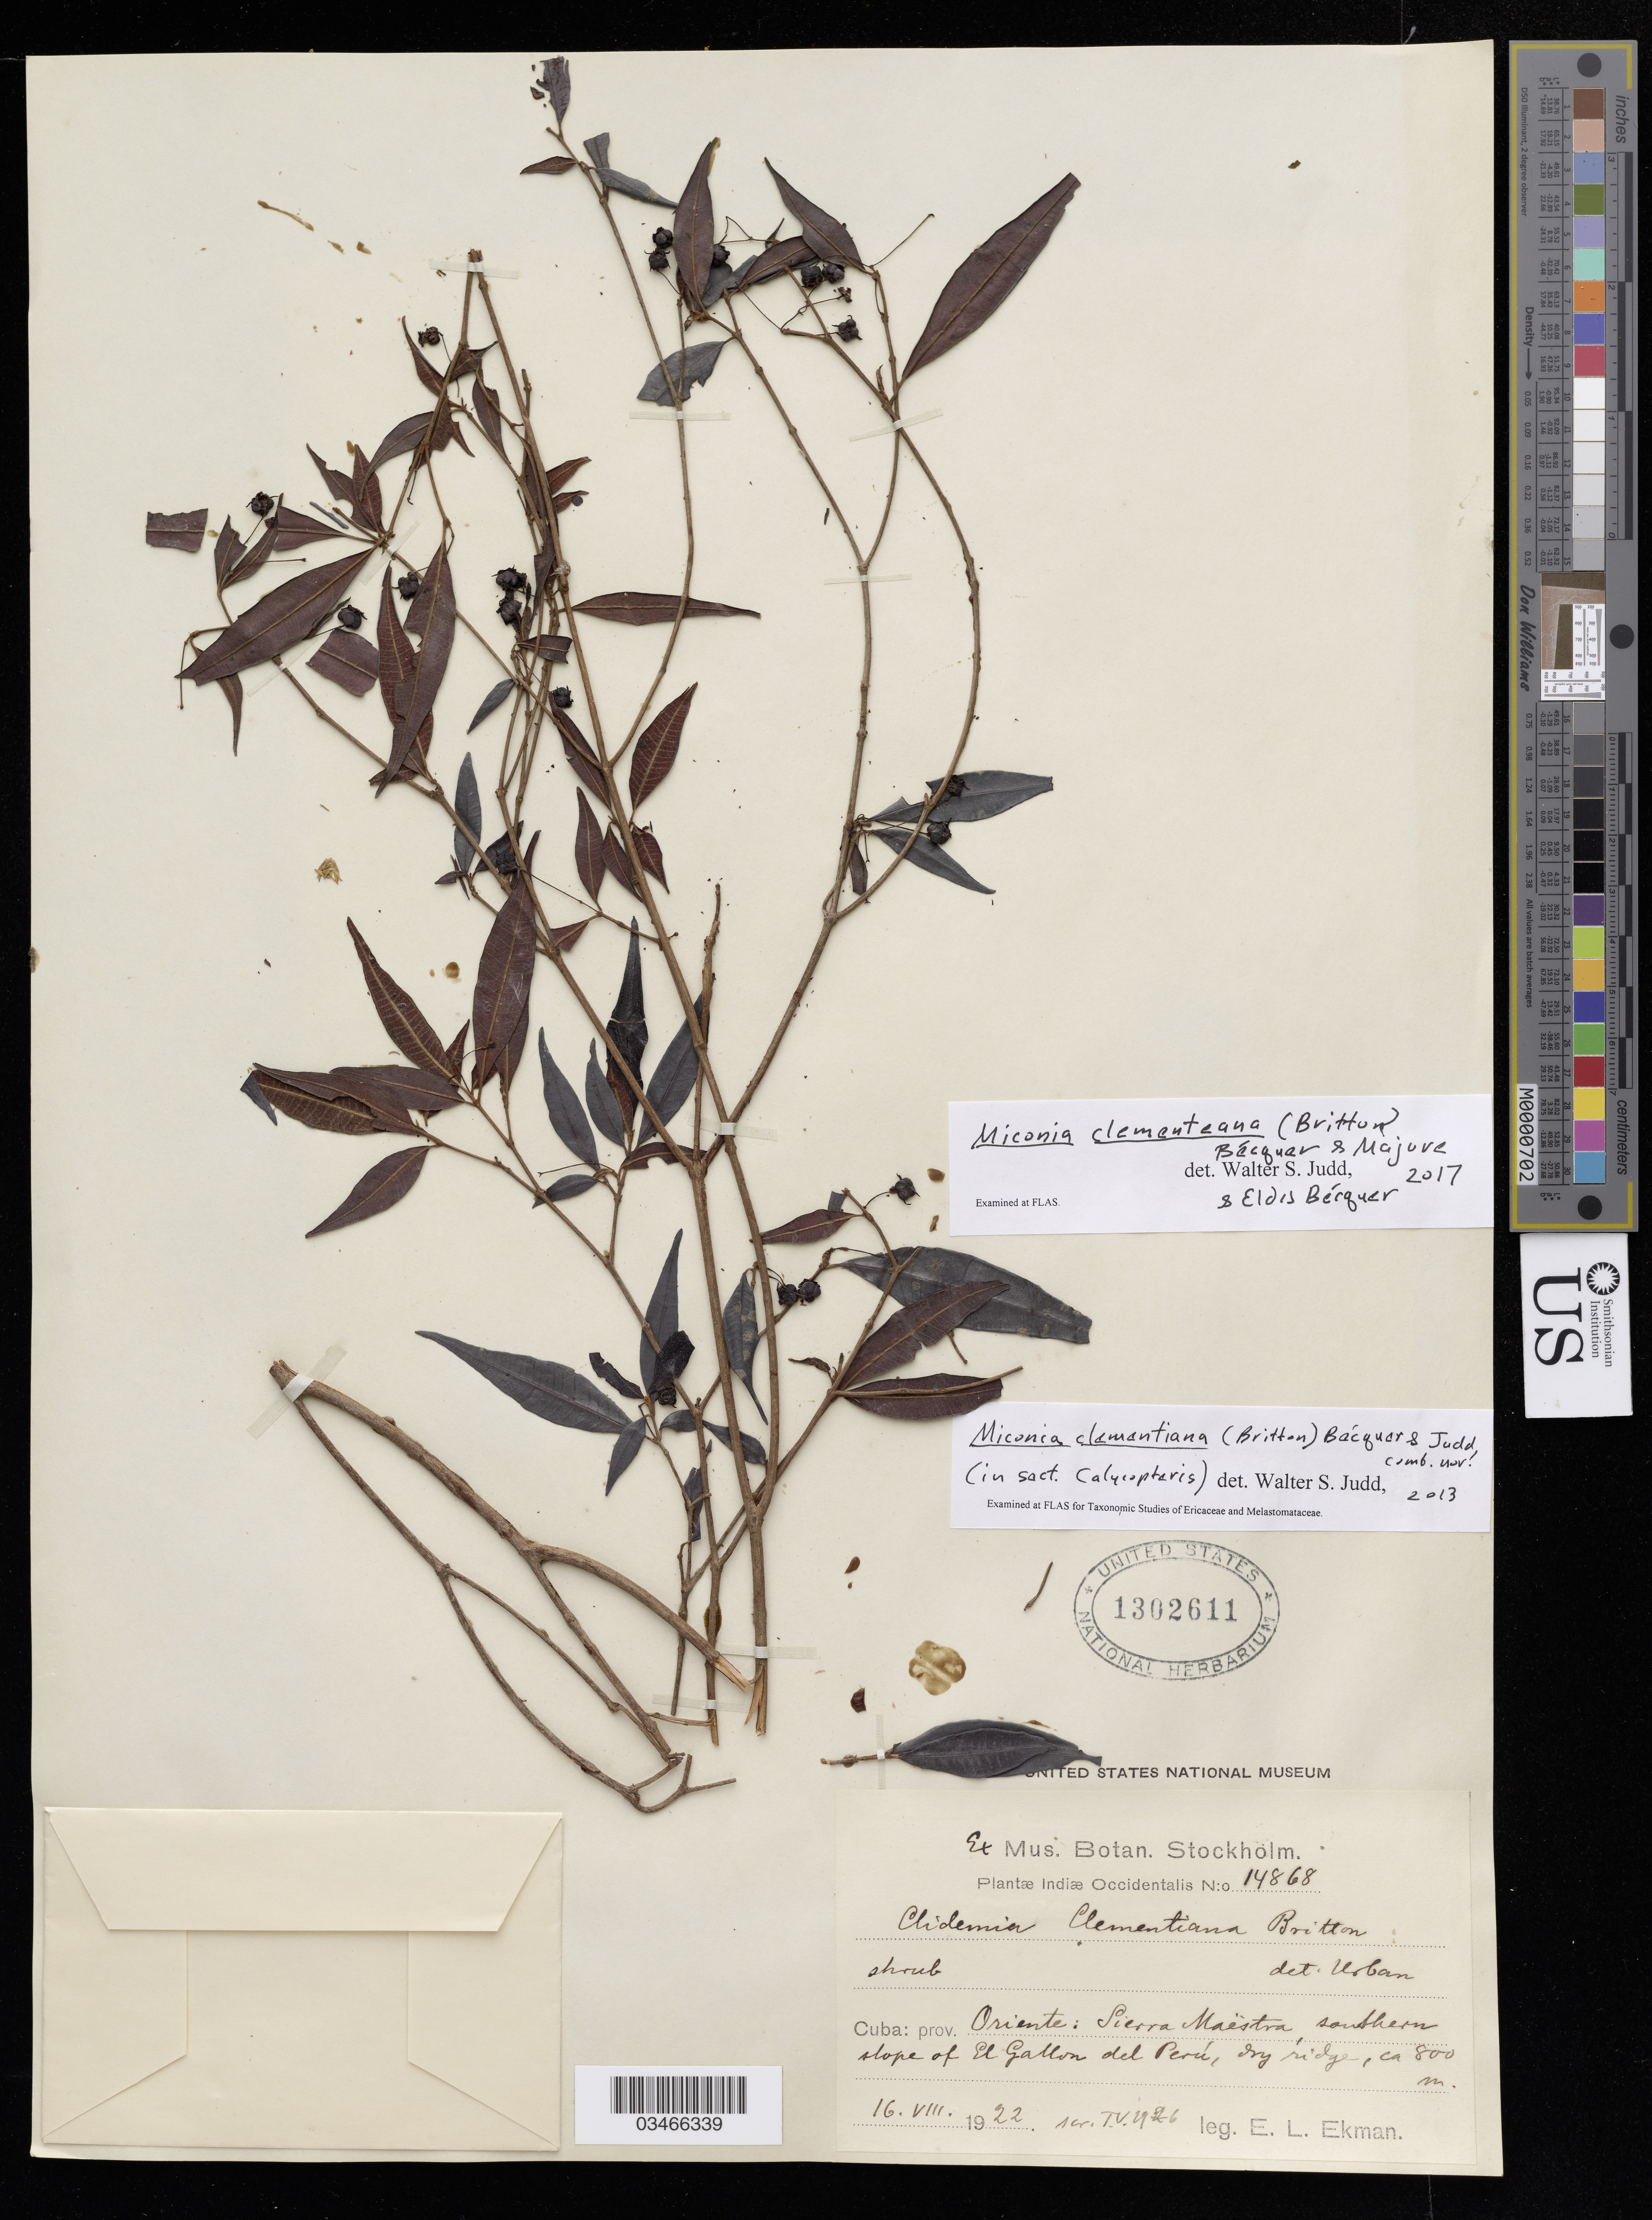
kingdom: Plantae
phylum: Tracheophyta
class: Magnoliopsida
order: Myrtales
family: Melastomataceae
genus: Miconia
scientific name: Miconia clementiana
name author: (Britton) Bécquer & Majure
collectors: E. L. Ekman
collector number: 14868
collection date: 1922-08-16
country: Cuba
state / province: Oriente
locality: Sierra Maëstra, southern slope of El Gallon del Perú.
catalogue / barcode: US 1302611